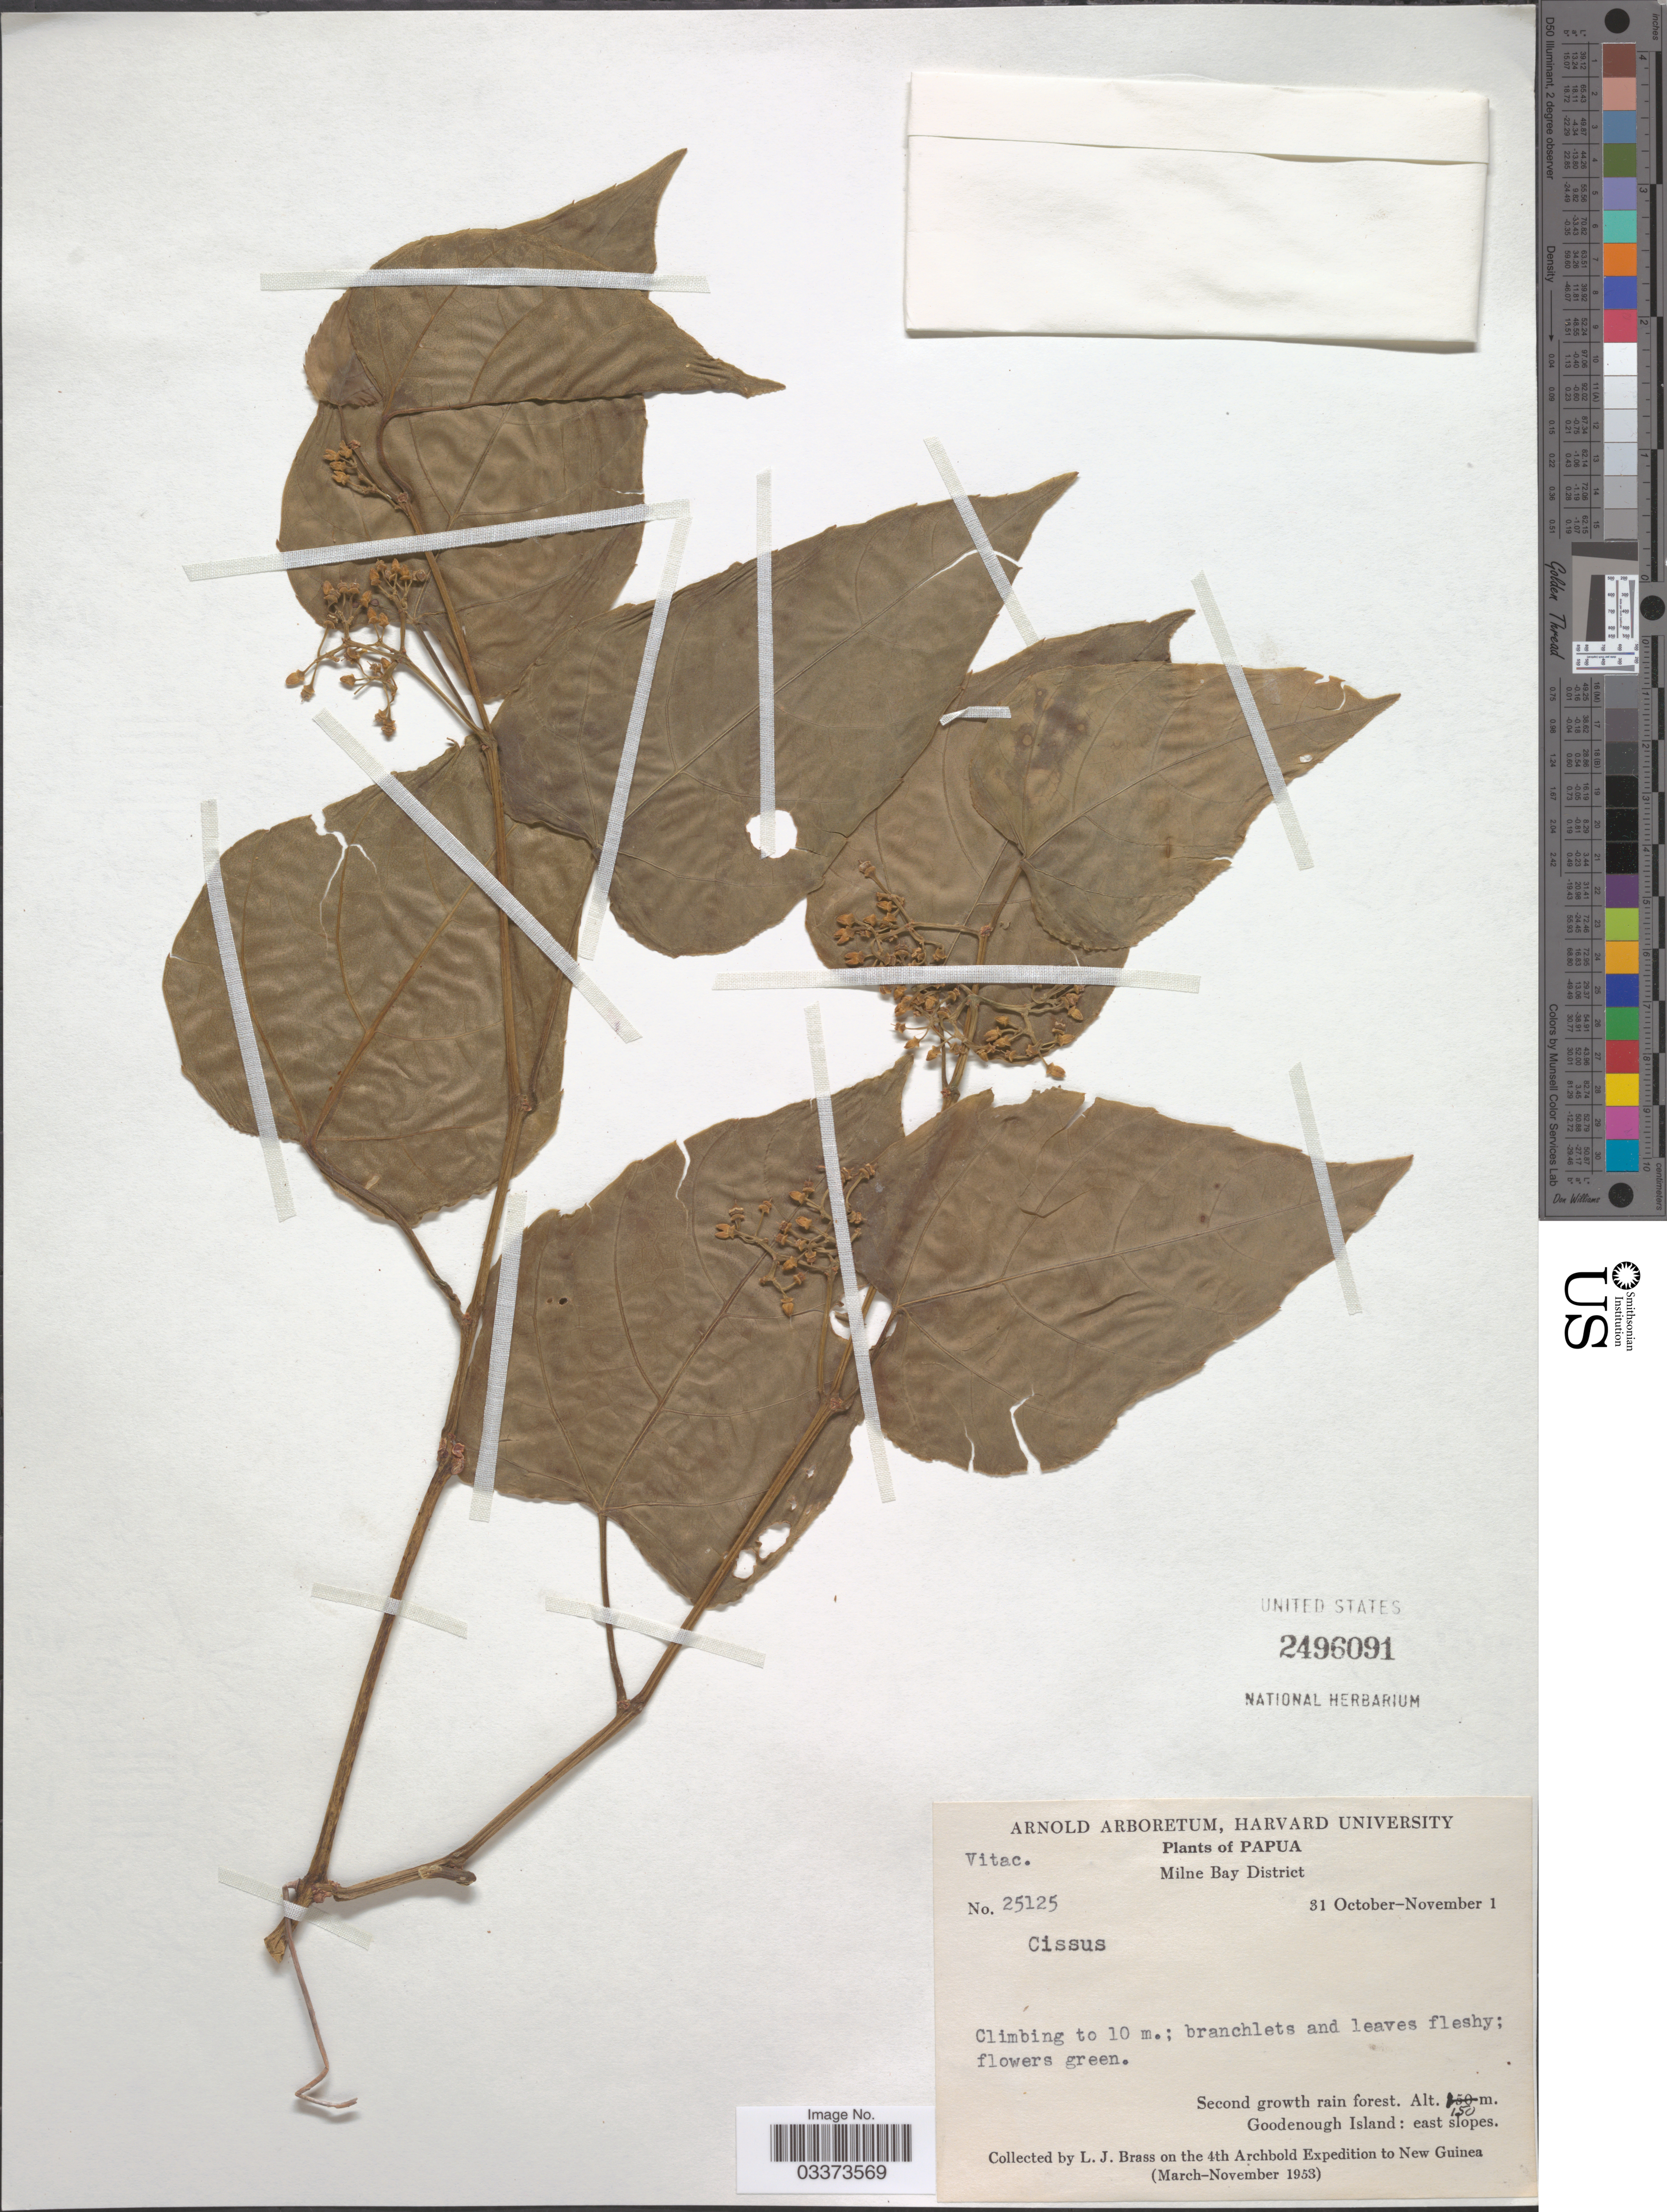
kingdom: Plantae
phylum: Tracheophyta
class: Magnoliopsida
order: Vitales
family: Vitaceae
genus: Cissus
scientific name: Cissus sp.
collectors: L. J. Brass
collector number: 25125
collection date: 1953-10-31/1953-11-01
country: Papua New Guinea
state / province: Milne Bay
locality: Papua. Milne Bay District. Goodenough Island; east slopes. New Guinea.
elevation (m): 150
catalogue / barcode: US 2496091